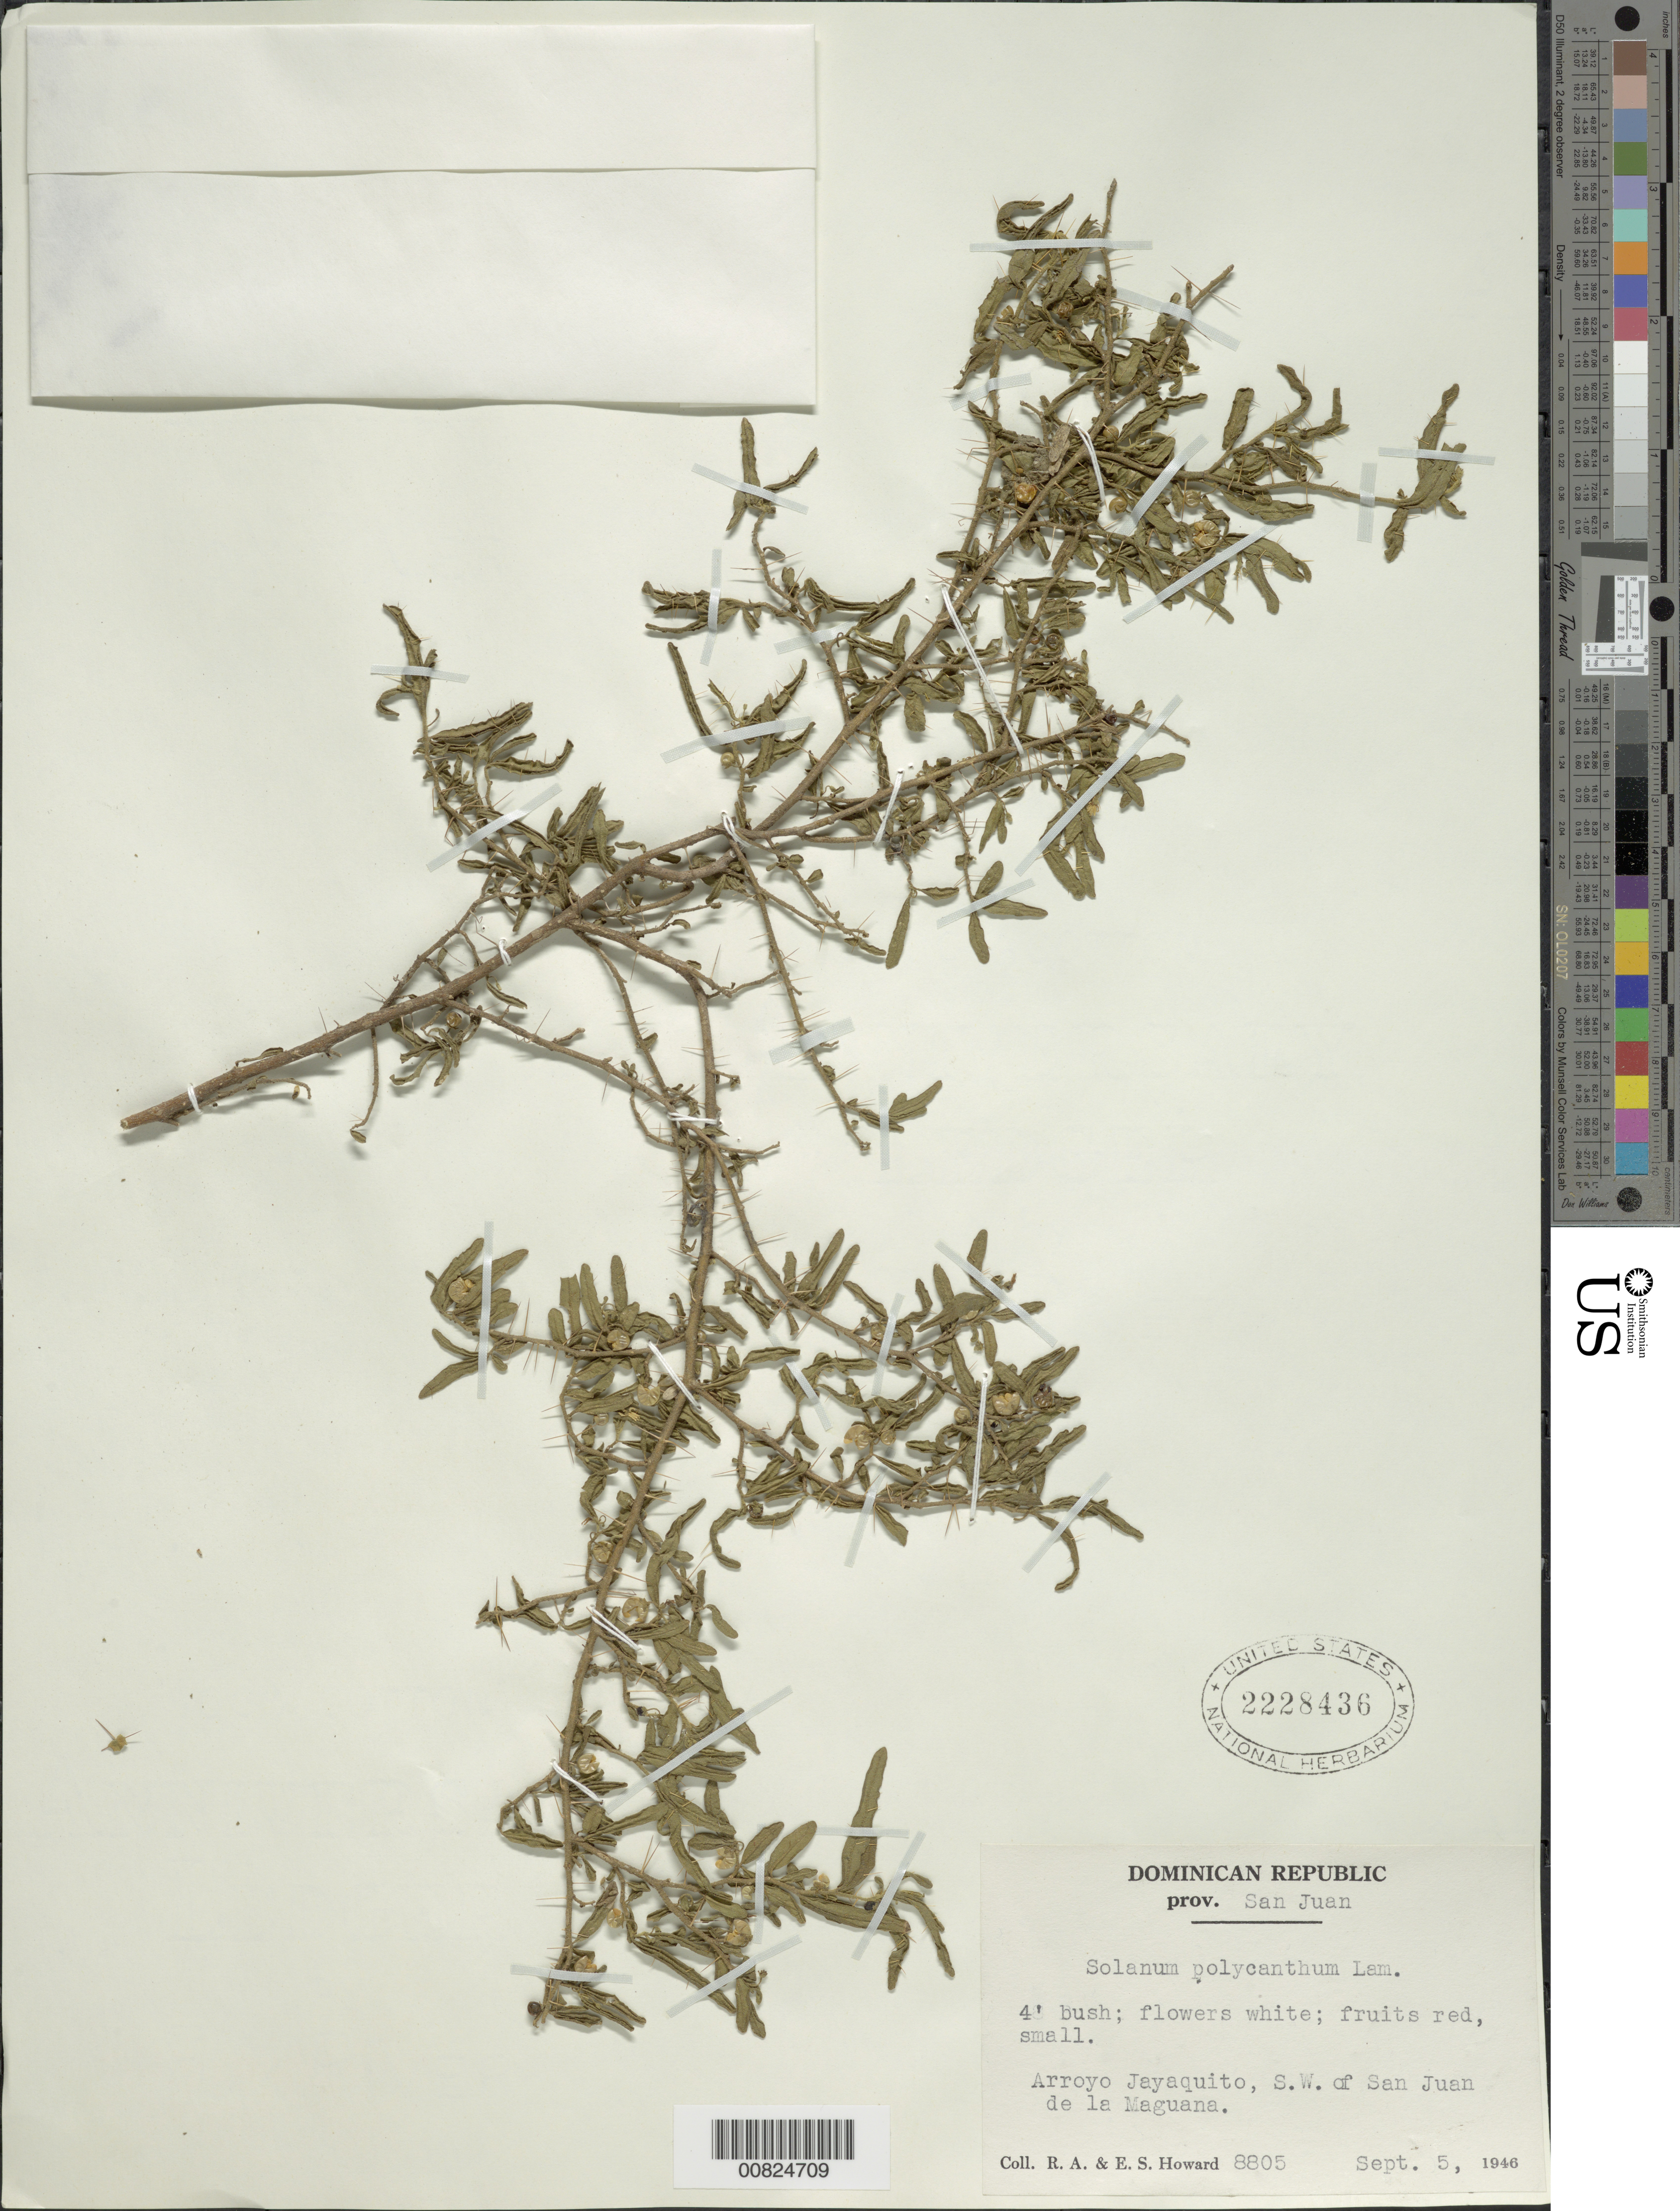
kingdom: Plantae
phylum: Tracheophyta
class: Magnoliopsida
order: Solanales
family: Solanaceae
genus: Solanum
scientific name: Solanum polycanthum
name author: Lam.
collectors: R. A. Howard & E. S. Howard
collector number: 8805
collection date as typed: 05 Sep 1946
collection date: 1946-09-05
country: Dominican Republic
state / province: San Juan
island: Hispaniola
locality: Arroyo Jayaquito, SW of San Juan de la Maguana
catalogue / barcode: US 2228436